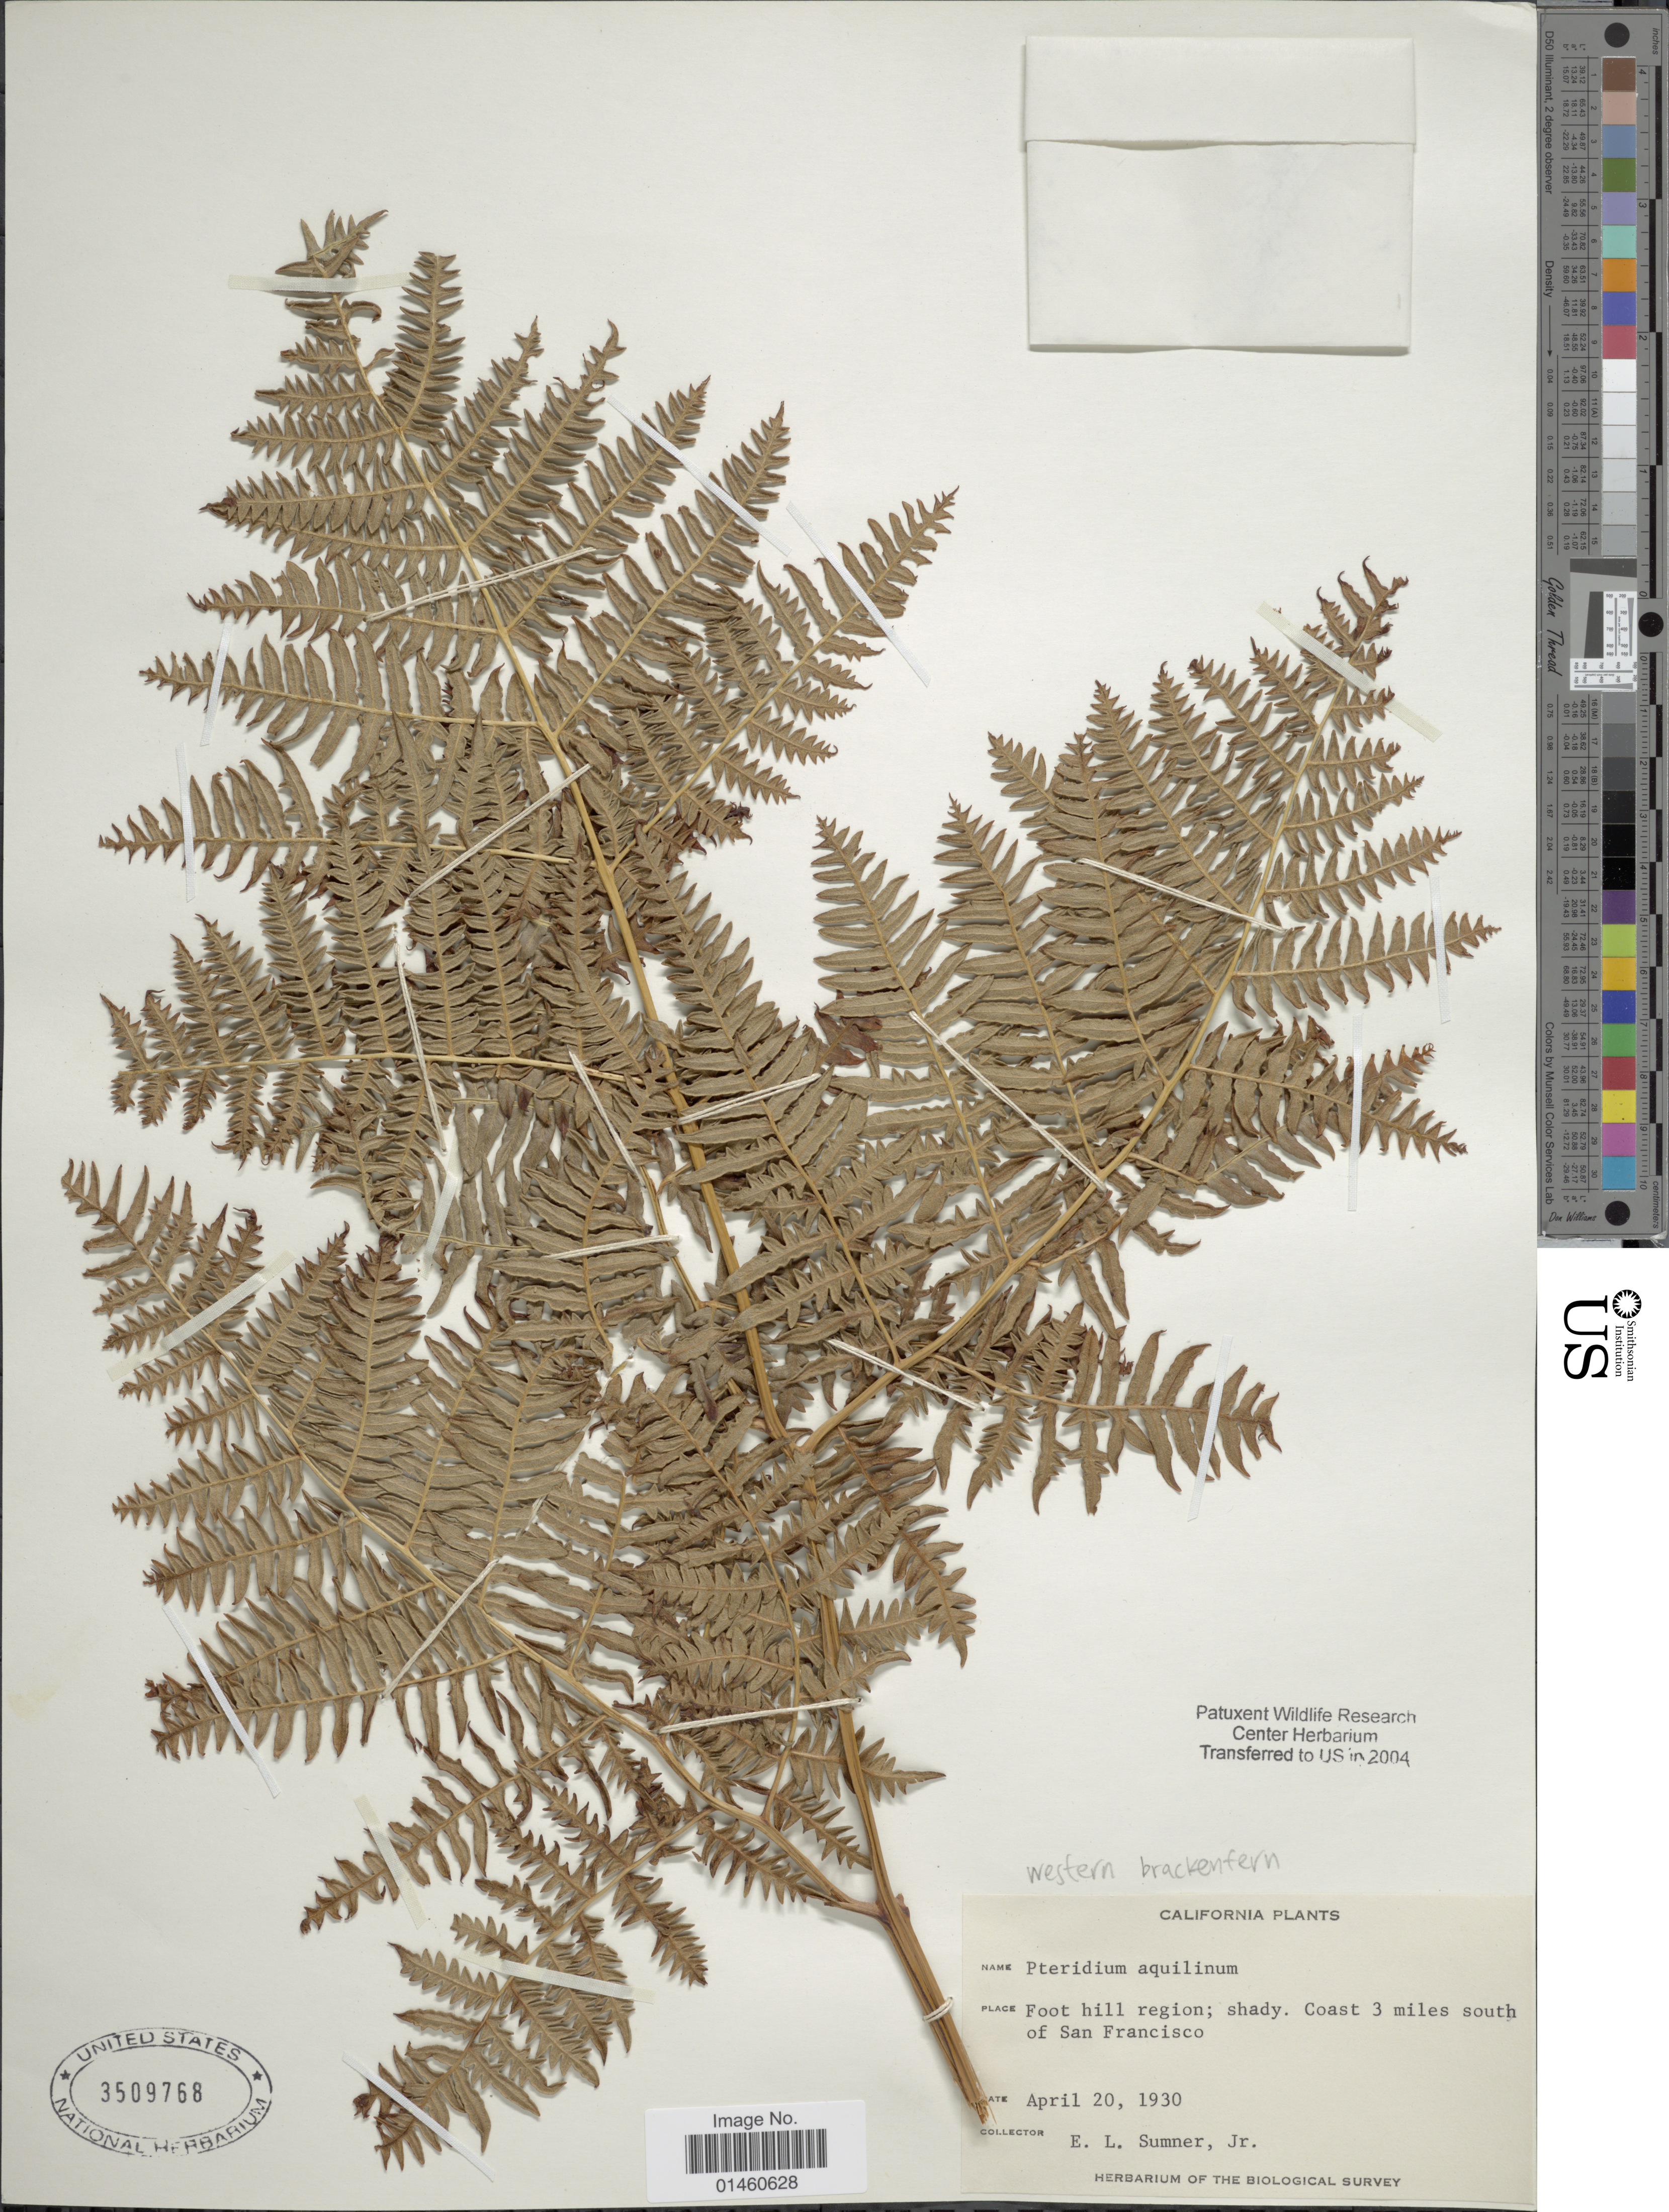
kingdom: Plantae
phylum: Tracheophyta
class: Polypodiopsida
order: Polypodiales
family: Dennstaedtiaceae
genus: Pteridium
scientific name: Pteridium pubescens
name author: (Underw.) Christenh.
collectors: E. Sumner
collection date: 1930-04-20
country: United States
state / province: California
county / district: San Francisco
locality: Foot hill region, Coast 3 miles south of San Francisco.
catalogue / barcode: US 3509768